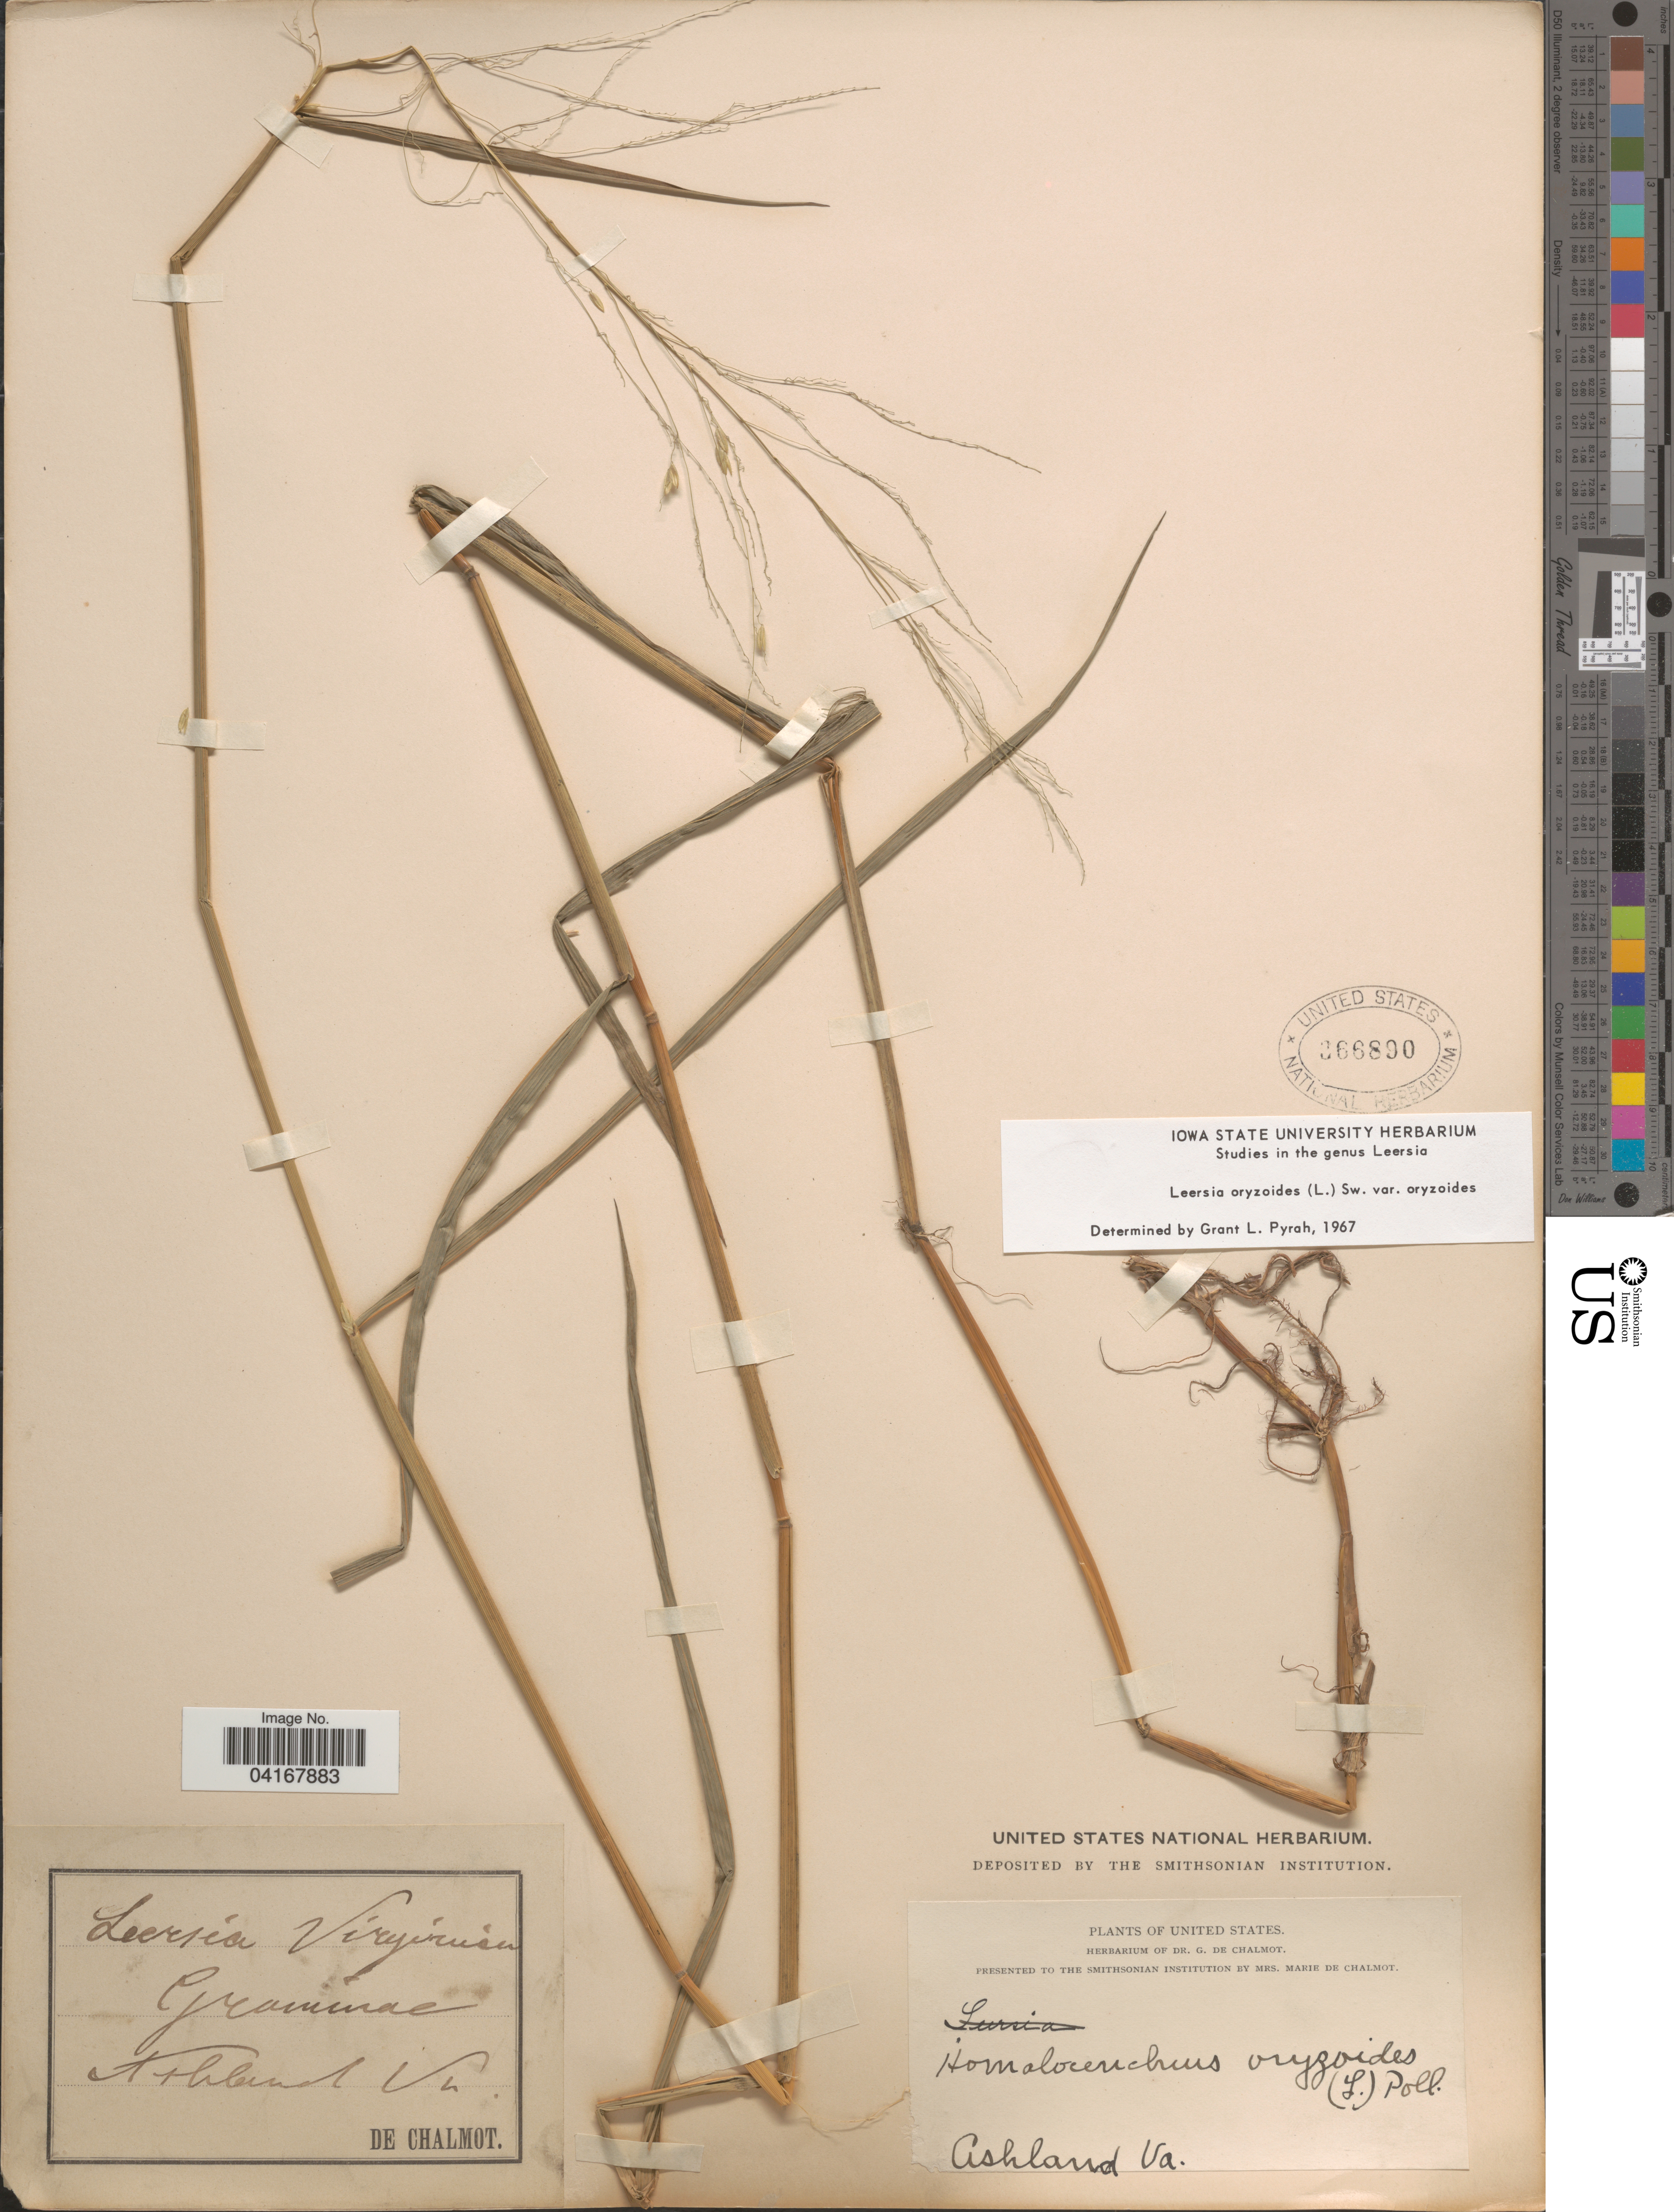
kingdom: Plantae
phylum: Tracheophyta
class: Liliopsida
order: Poales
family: Poaceae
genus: Leersia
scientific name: Leersia oryzoides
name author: (L.) Sw.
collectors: G. de Chalmot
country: United States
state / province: Virginia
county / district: Hanover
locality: Ashland.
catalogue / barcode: US 366890